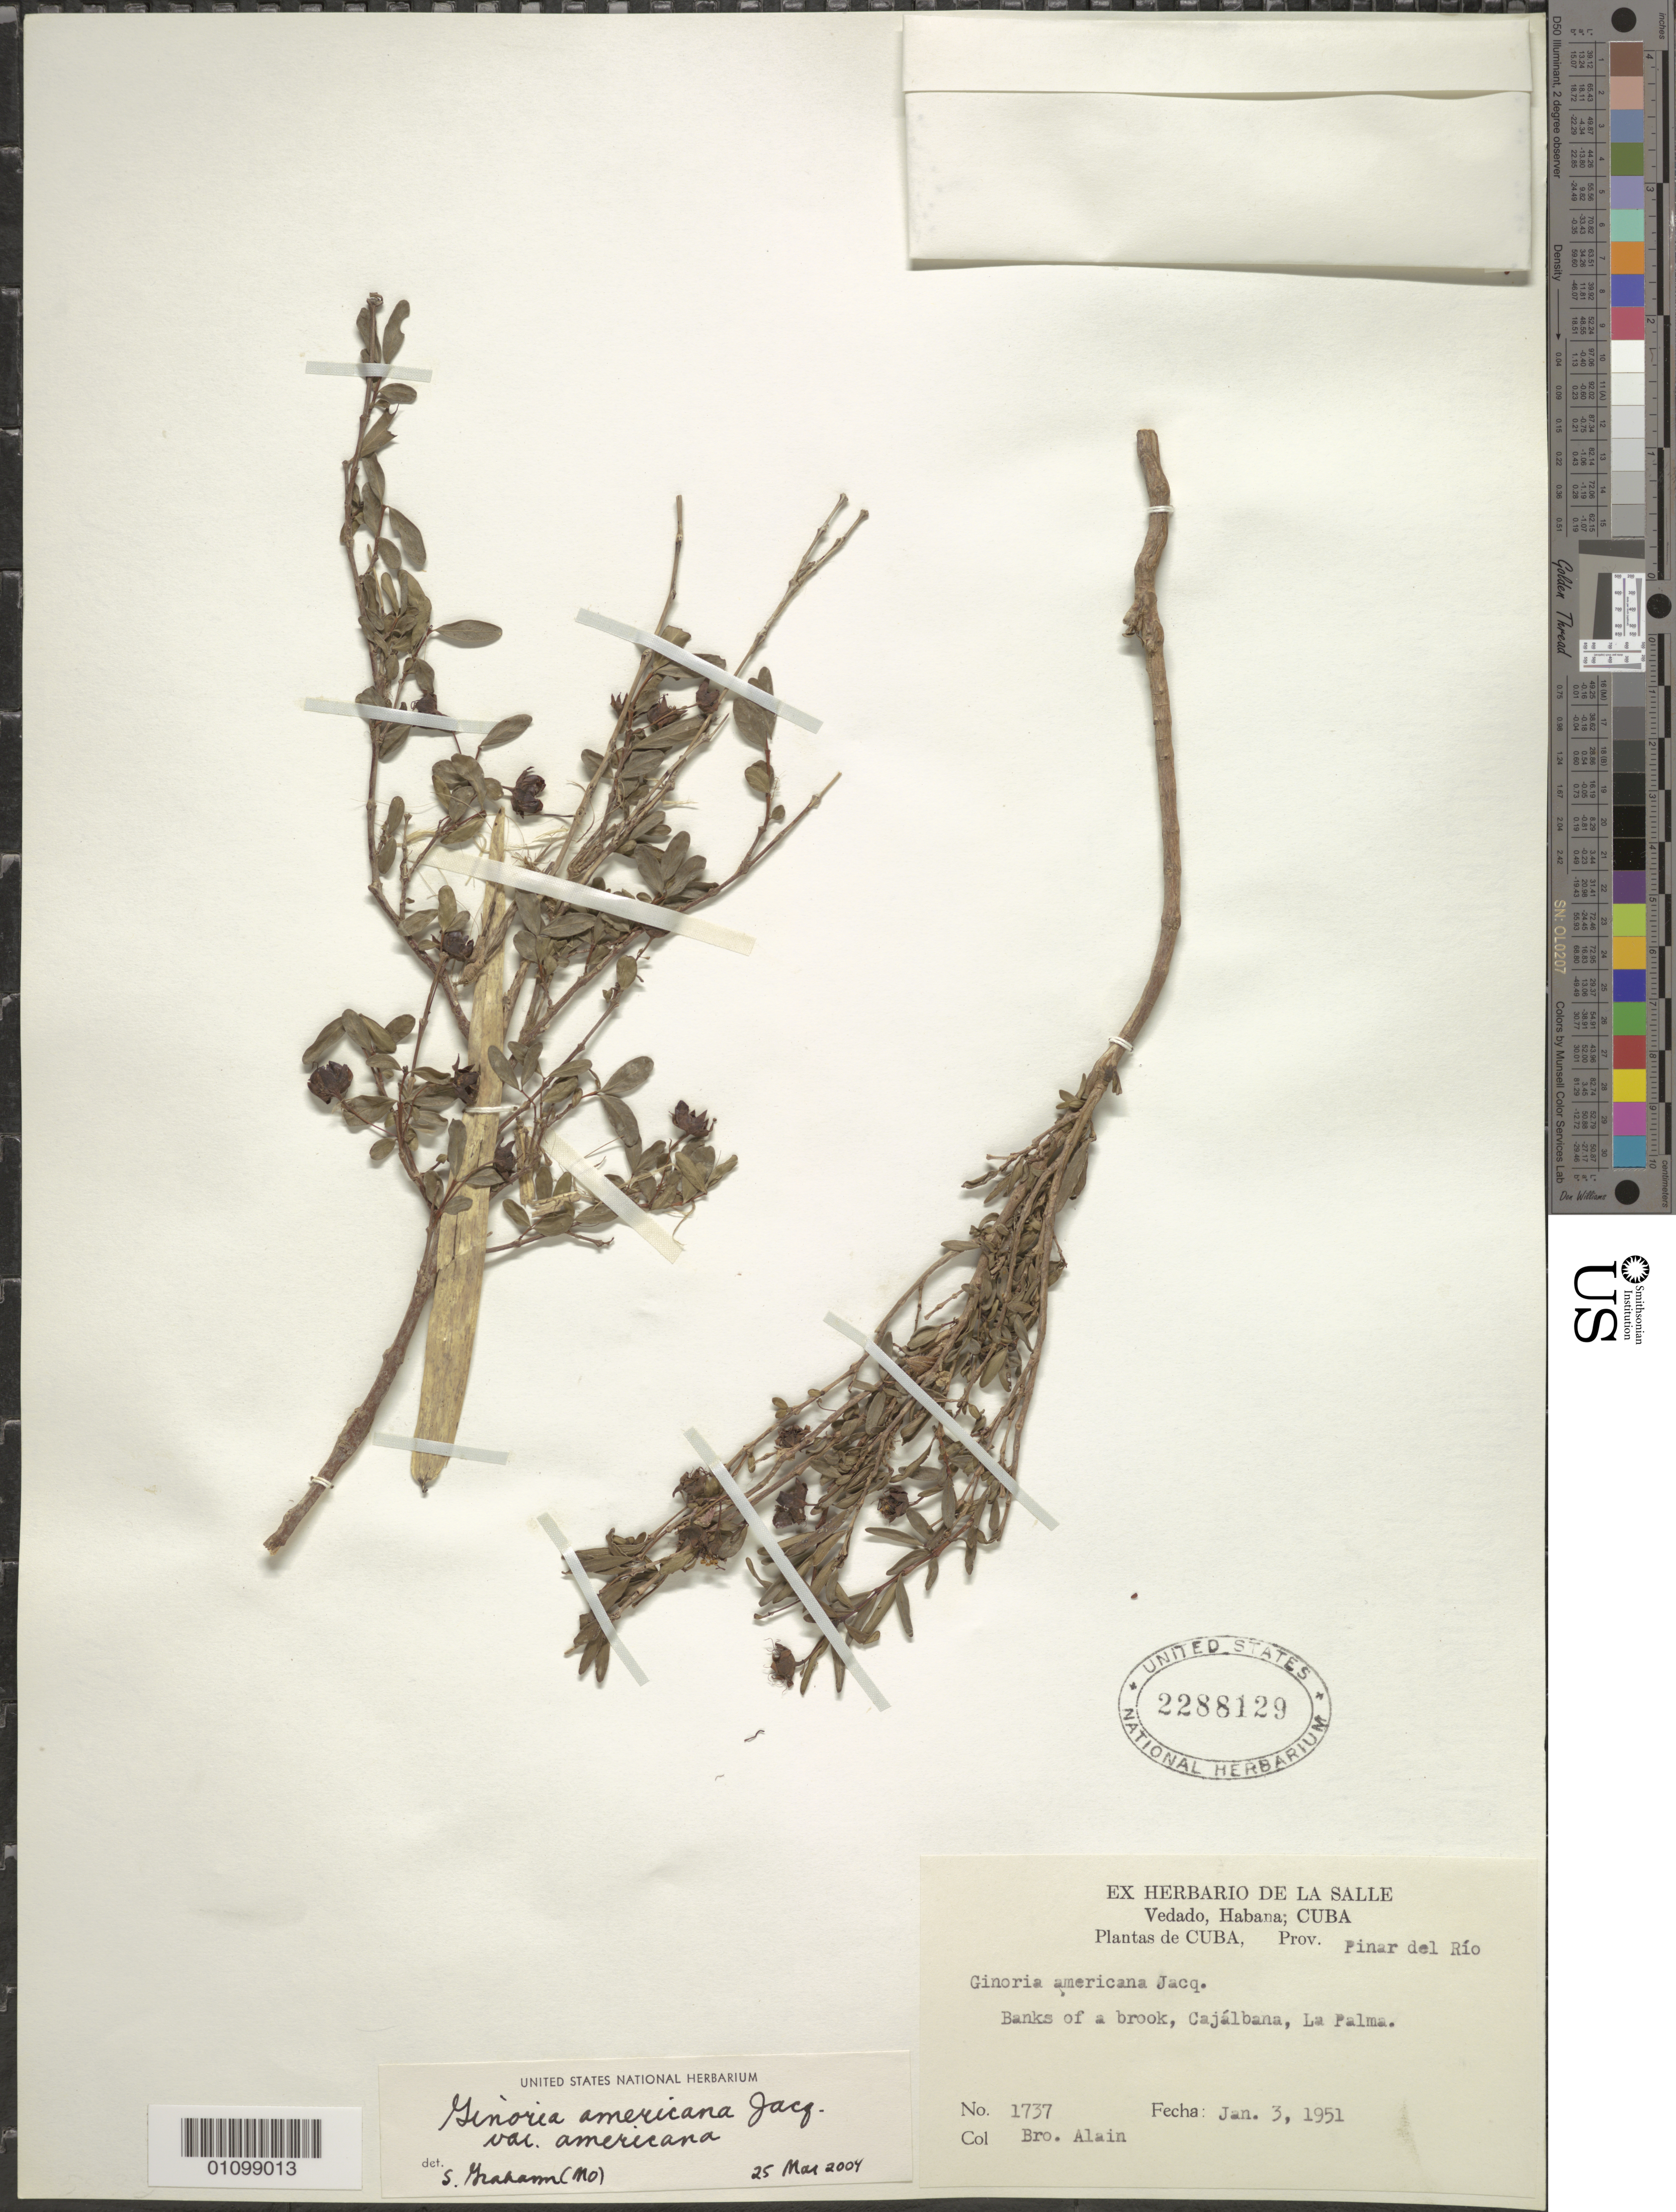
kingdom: Plantae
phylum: Tracheophyta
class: Magnoliopsida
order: Myrtales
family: Lythraceae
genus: Ginoria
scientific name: Ginoria americana var. americana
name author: Jacq.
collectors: A. H. Liogier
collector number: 1737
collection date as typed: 03 Jan 1951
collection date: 1951-01-03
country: Cuba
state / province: Pinar del Rio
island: Cuba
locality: Banks of a brook, Cajalbana, La Palma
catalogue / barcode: US 2288129